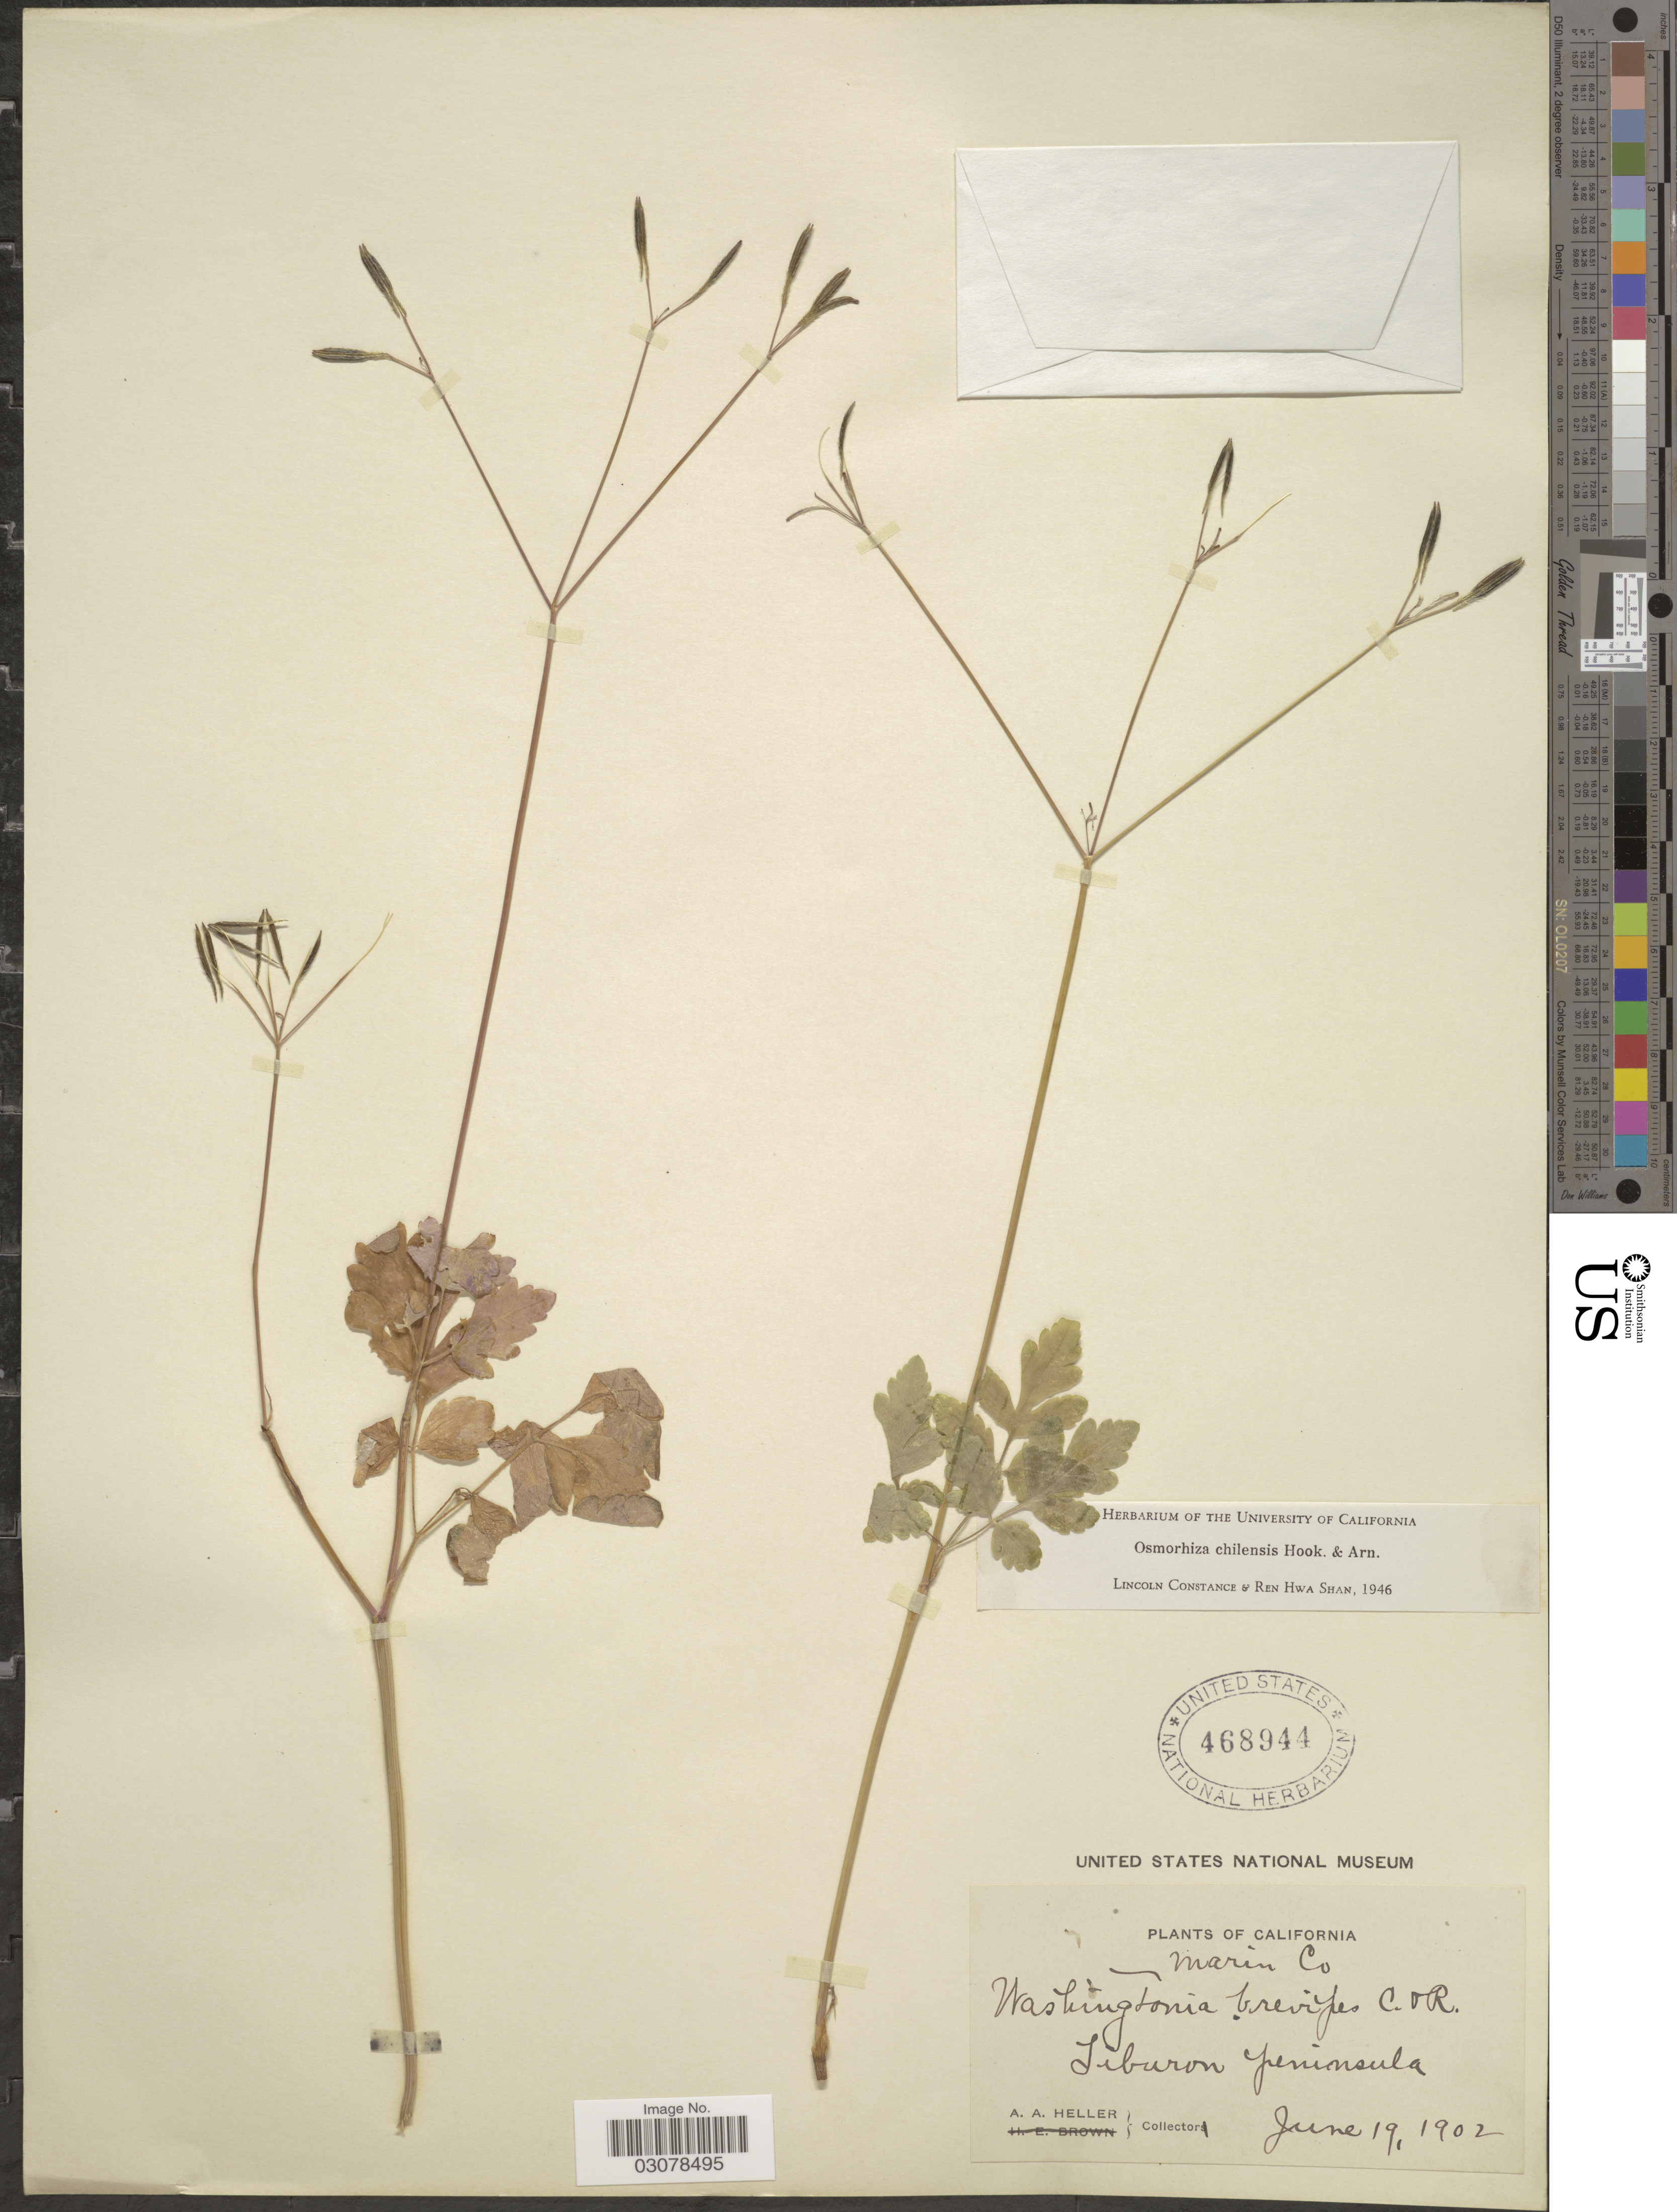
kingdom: Plantae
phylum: Tracheophyta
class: Magnoliopsida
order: Apiales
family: Apiaceae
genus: Osmorhiza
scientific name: Osmorhiza chilensis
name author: Hook. & Arn.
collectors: A. A. Heller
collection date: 1902-06-19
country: United States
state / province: California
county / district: Marin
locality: Marin Co. Liburon peninsula.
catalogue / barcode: US 468944